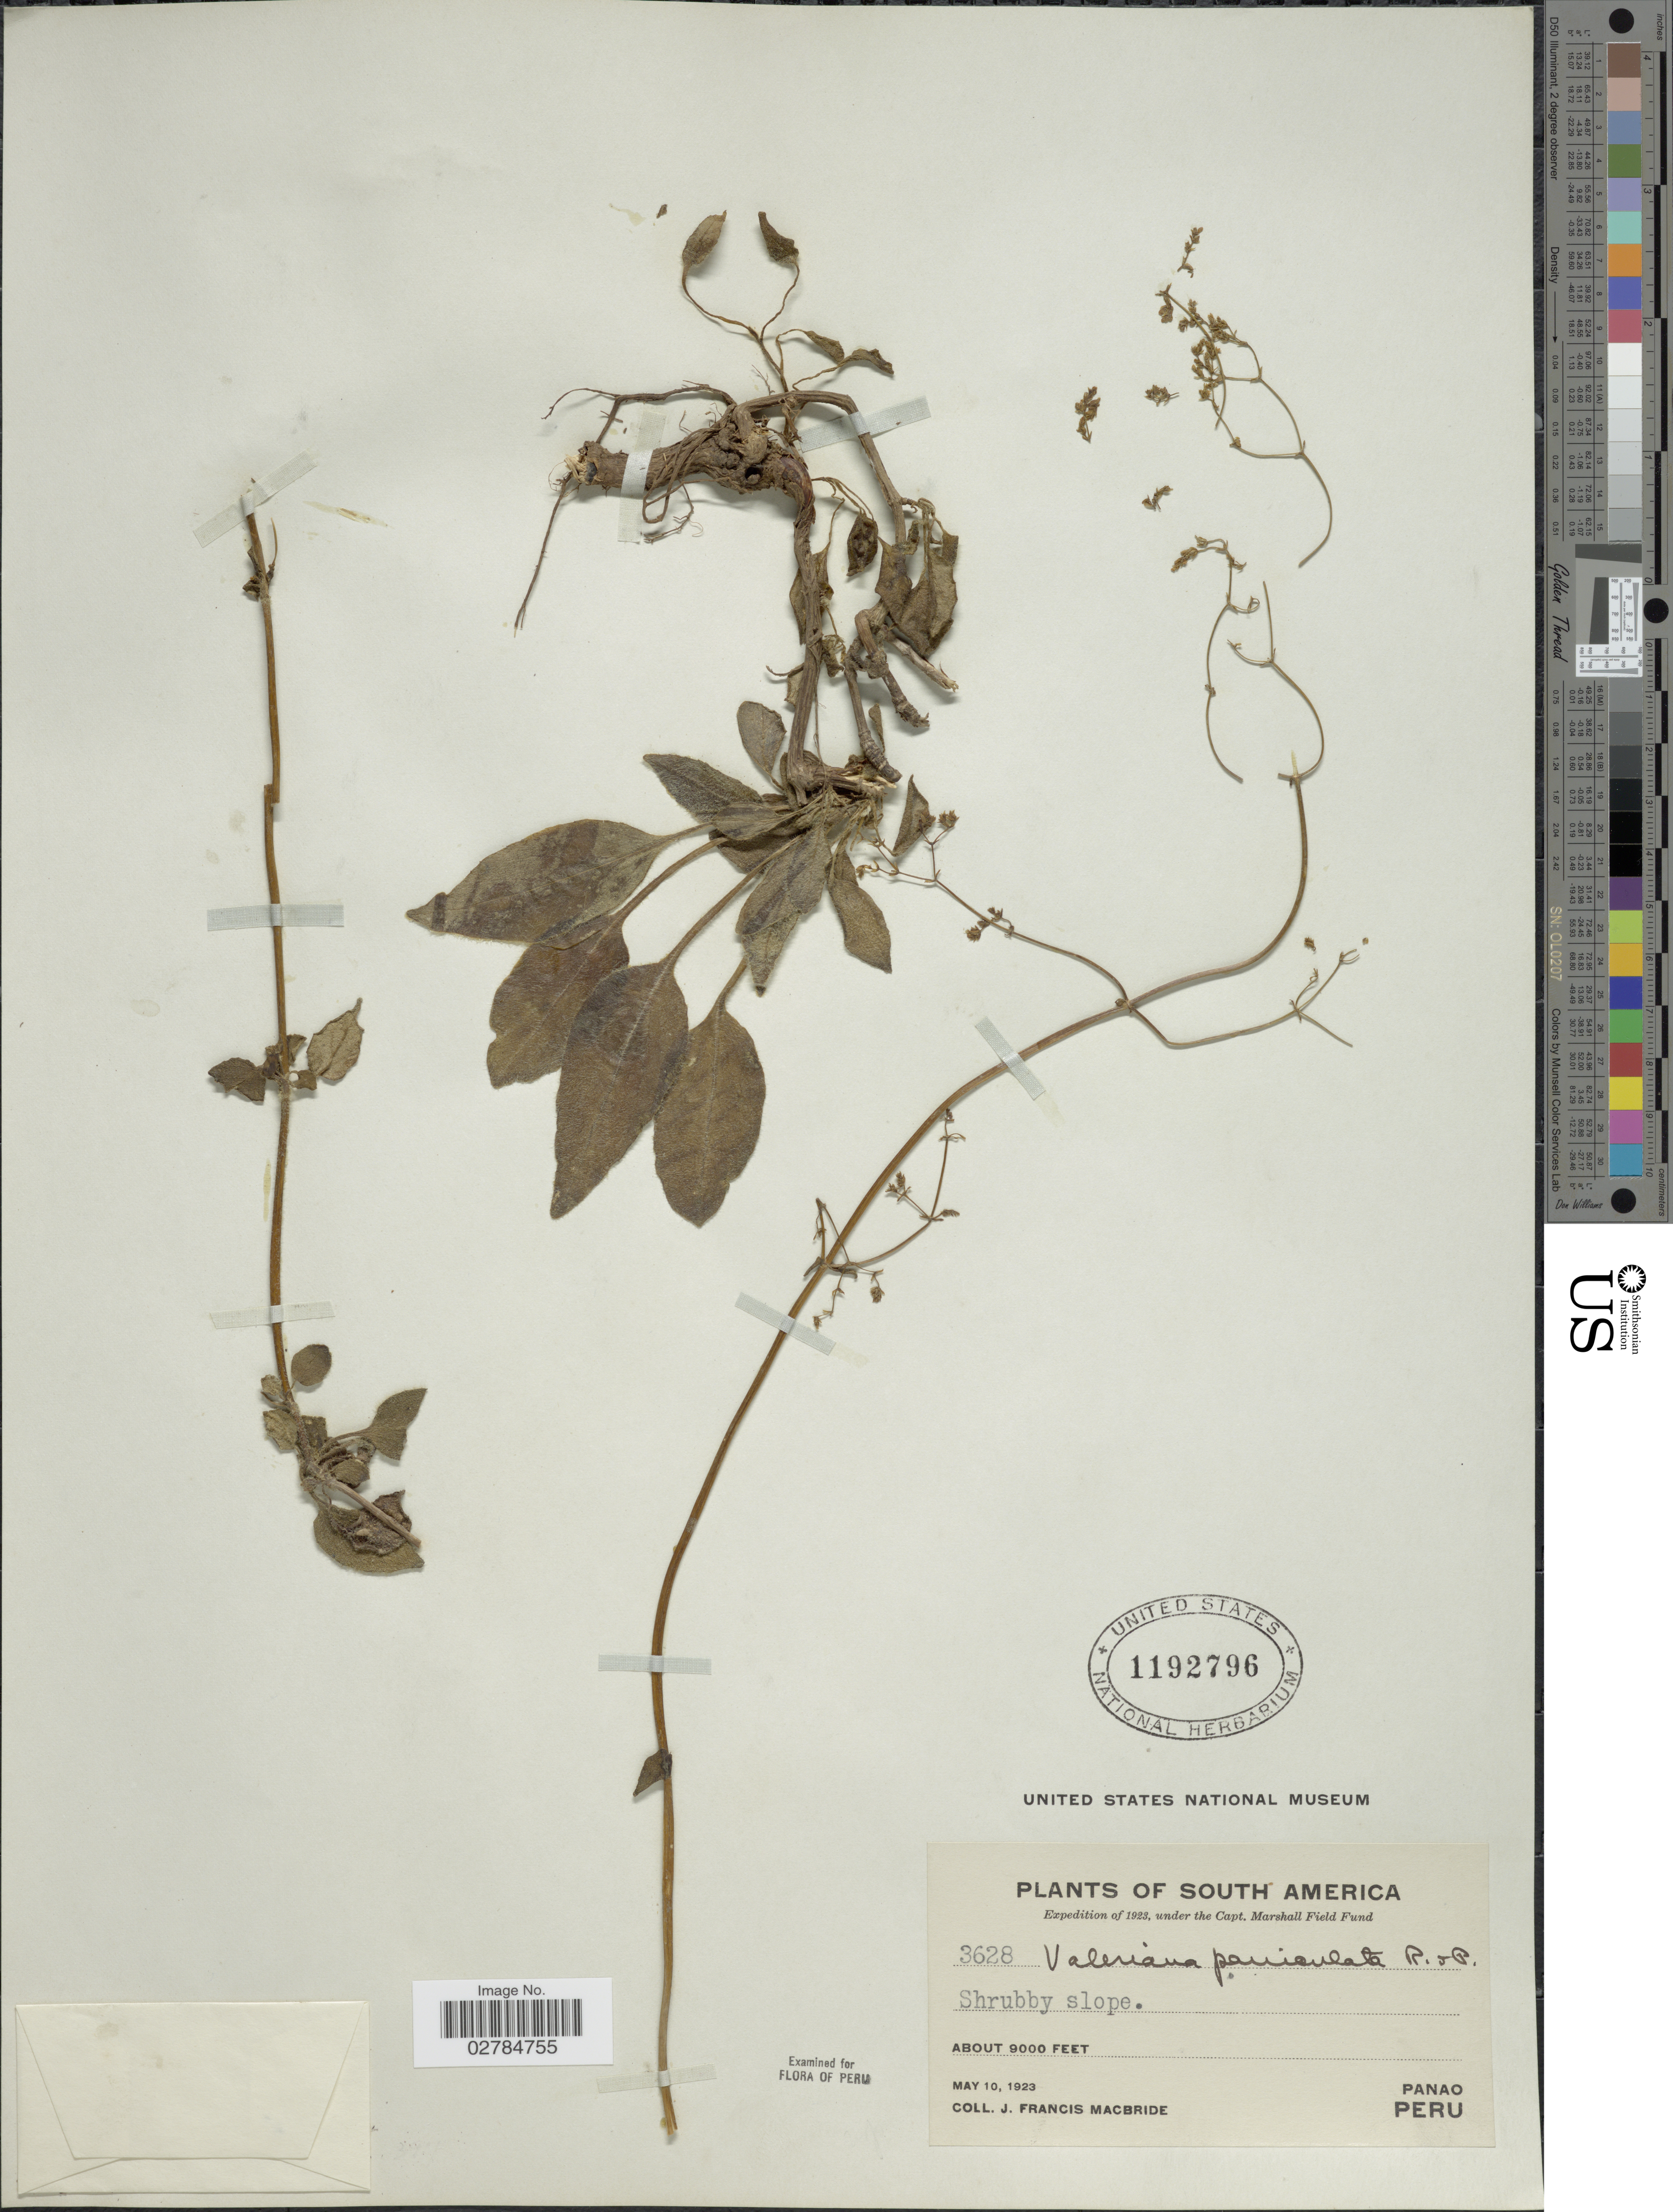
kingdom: Plantae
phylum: Tracheophyta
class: Magnoliopsida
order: Dipsacales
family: Caprifoliaceae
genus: Valeriana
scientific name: Valeriana malvacea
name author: Graebn.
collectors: J. F. Macbride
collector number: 3628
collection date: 1923-05-10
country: Peru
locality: Panao.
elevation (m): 2743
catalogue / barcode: US 1192796